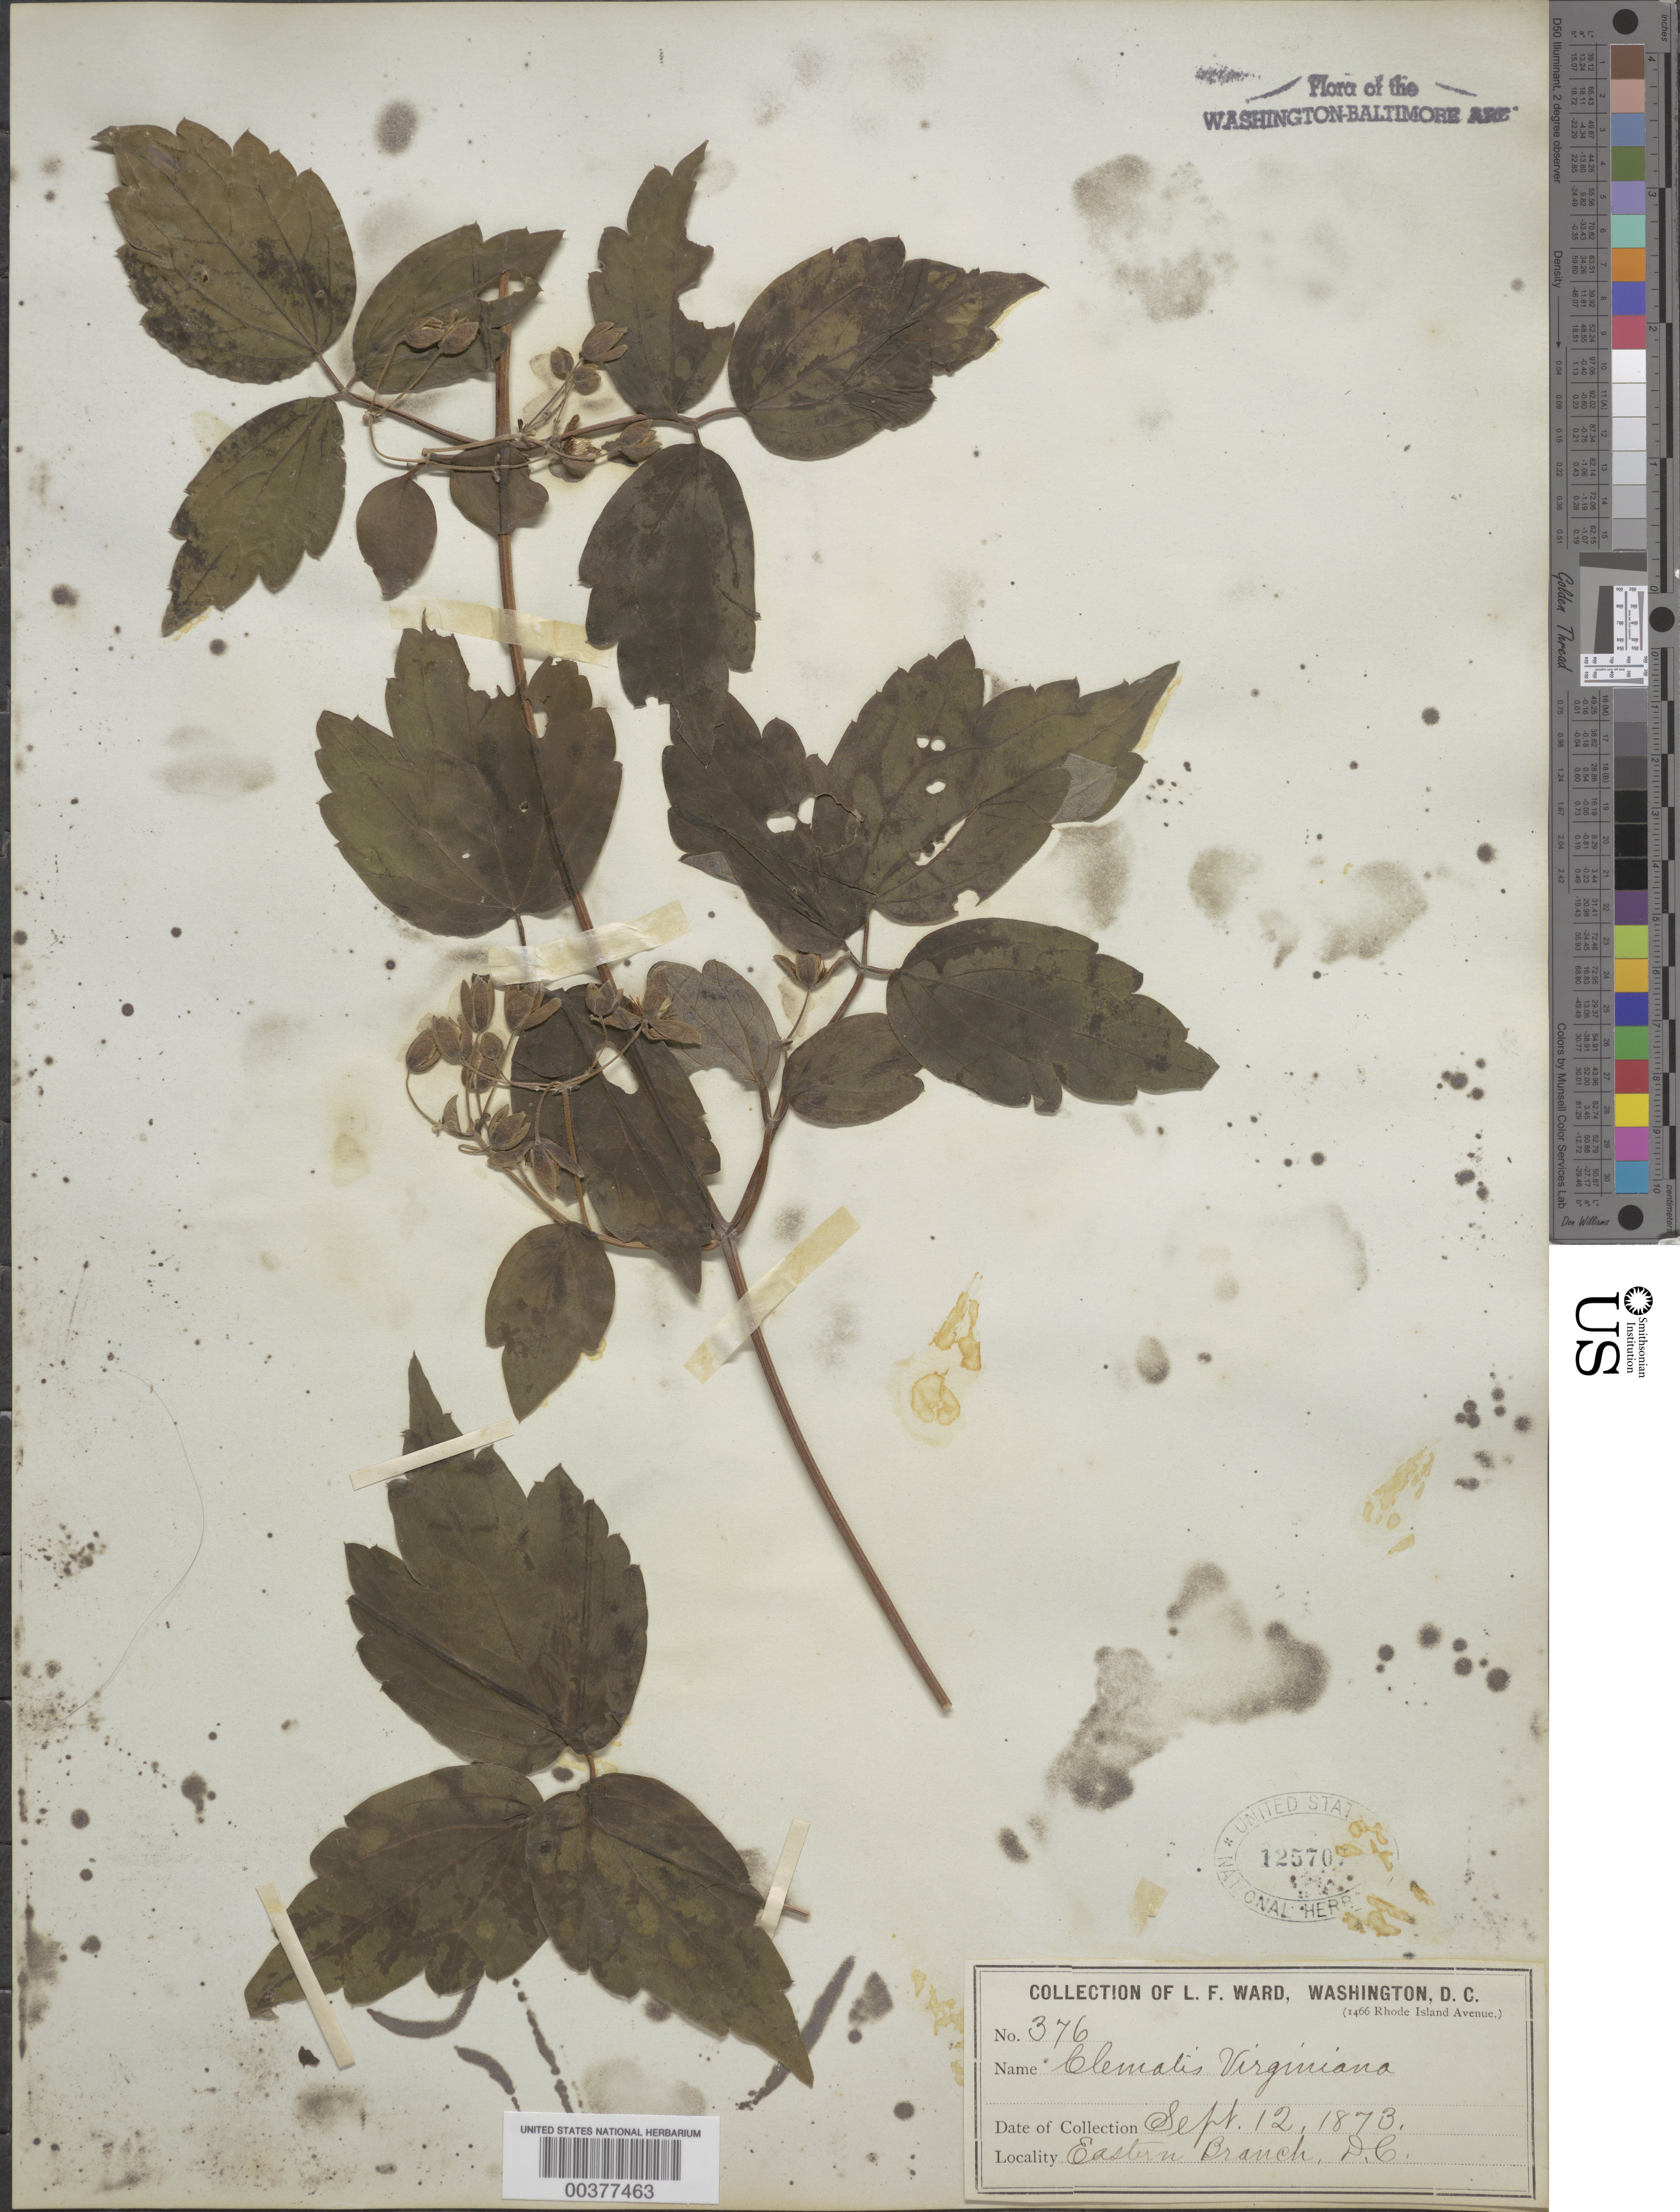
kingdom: Plantae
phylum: Tracheophyta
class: Magnoliopsida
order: Ranunculales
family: Ranunculaceae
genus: Clematis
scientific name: Clematis virginiana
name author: L.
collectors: L. F. Ward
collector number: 376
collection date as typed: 12 Sep 1873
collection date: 1873-09-12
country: United States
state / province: District of Columbia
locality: Eastern Branch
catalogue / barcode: US 125707